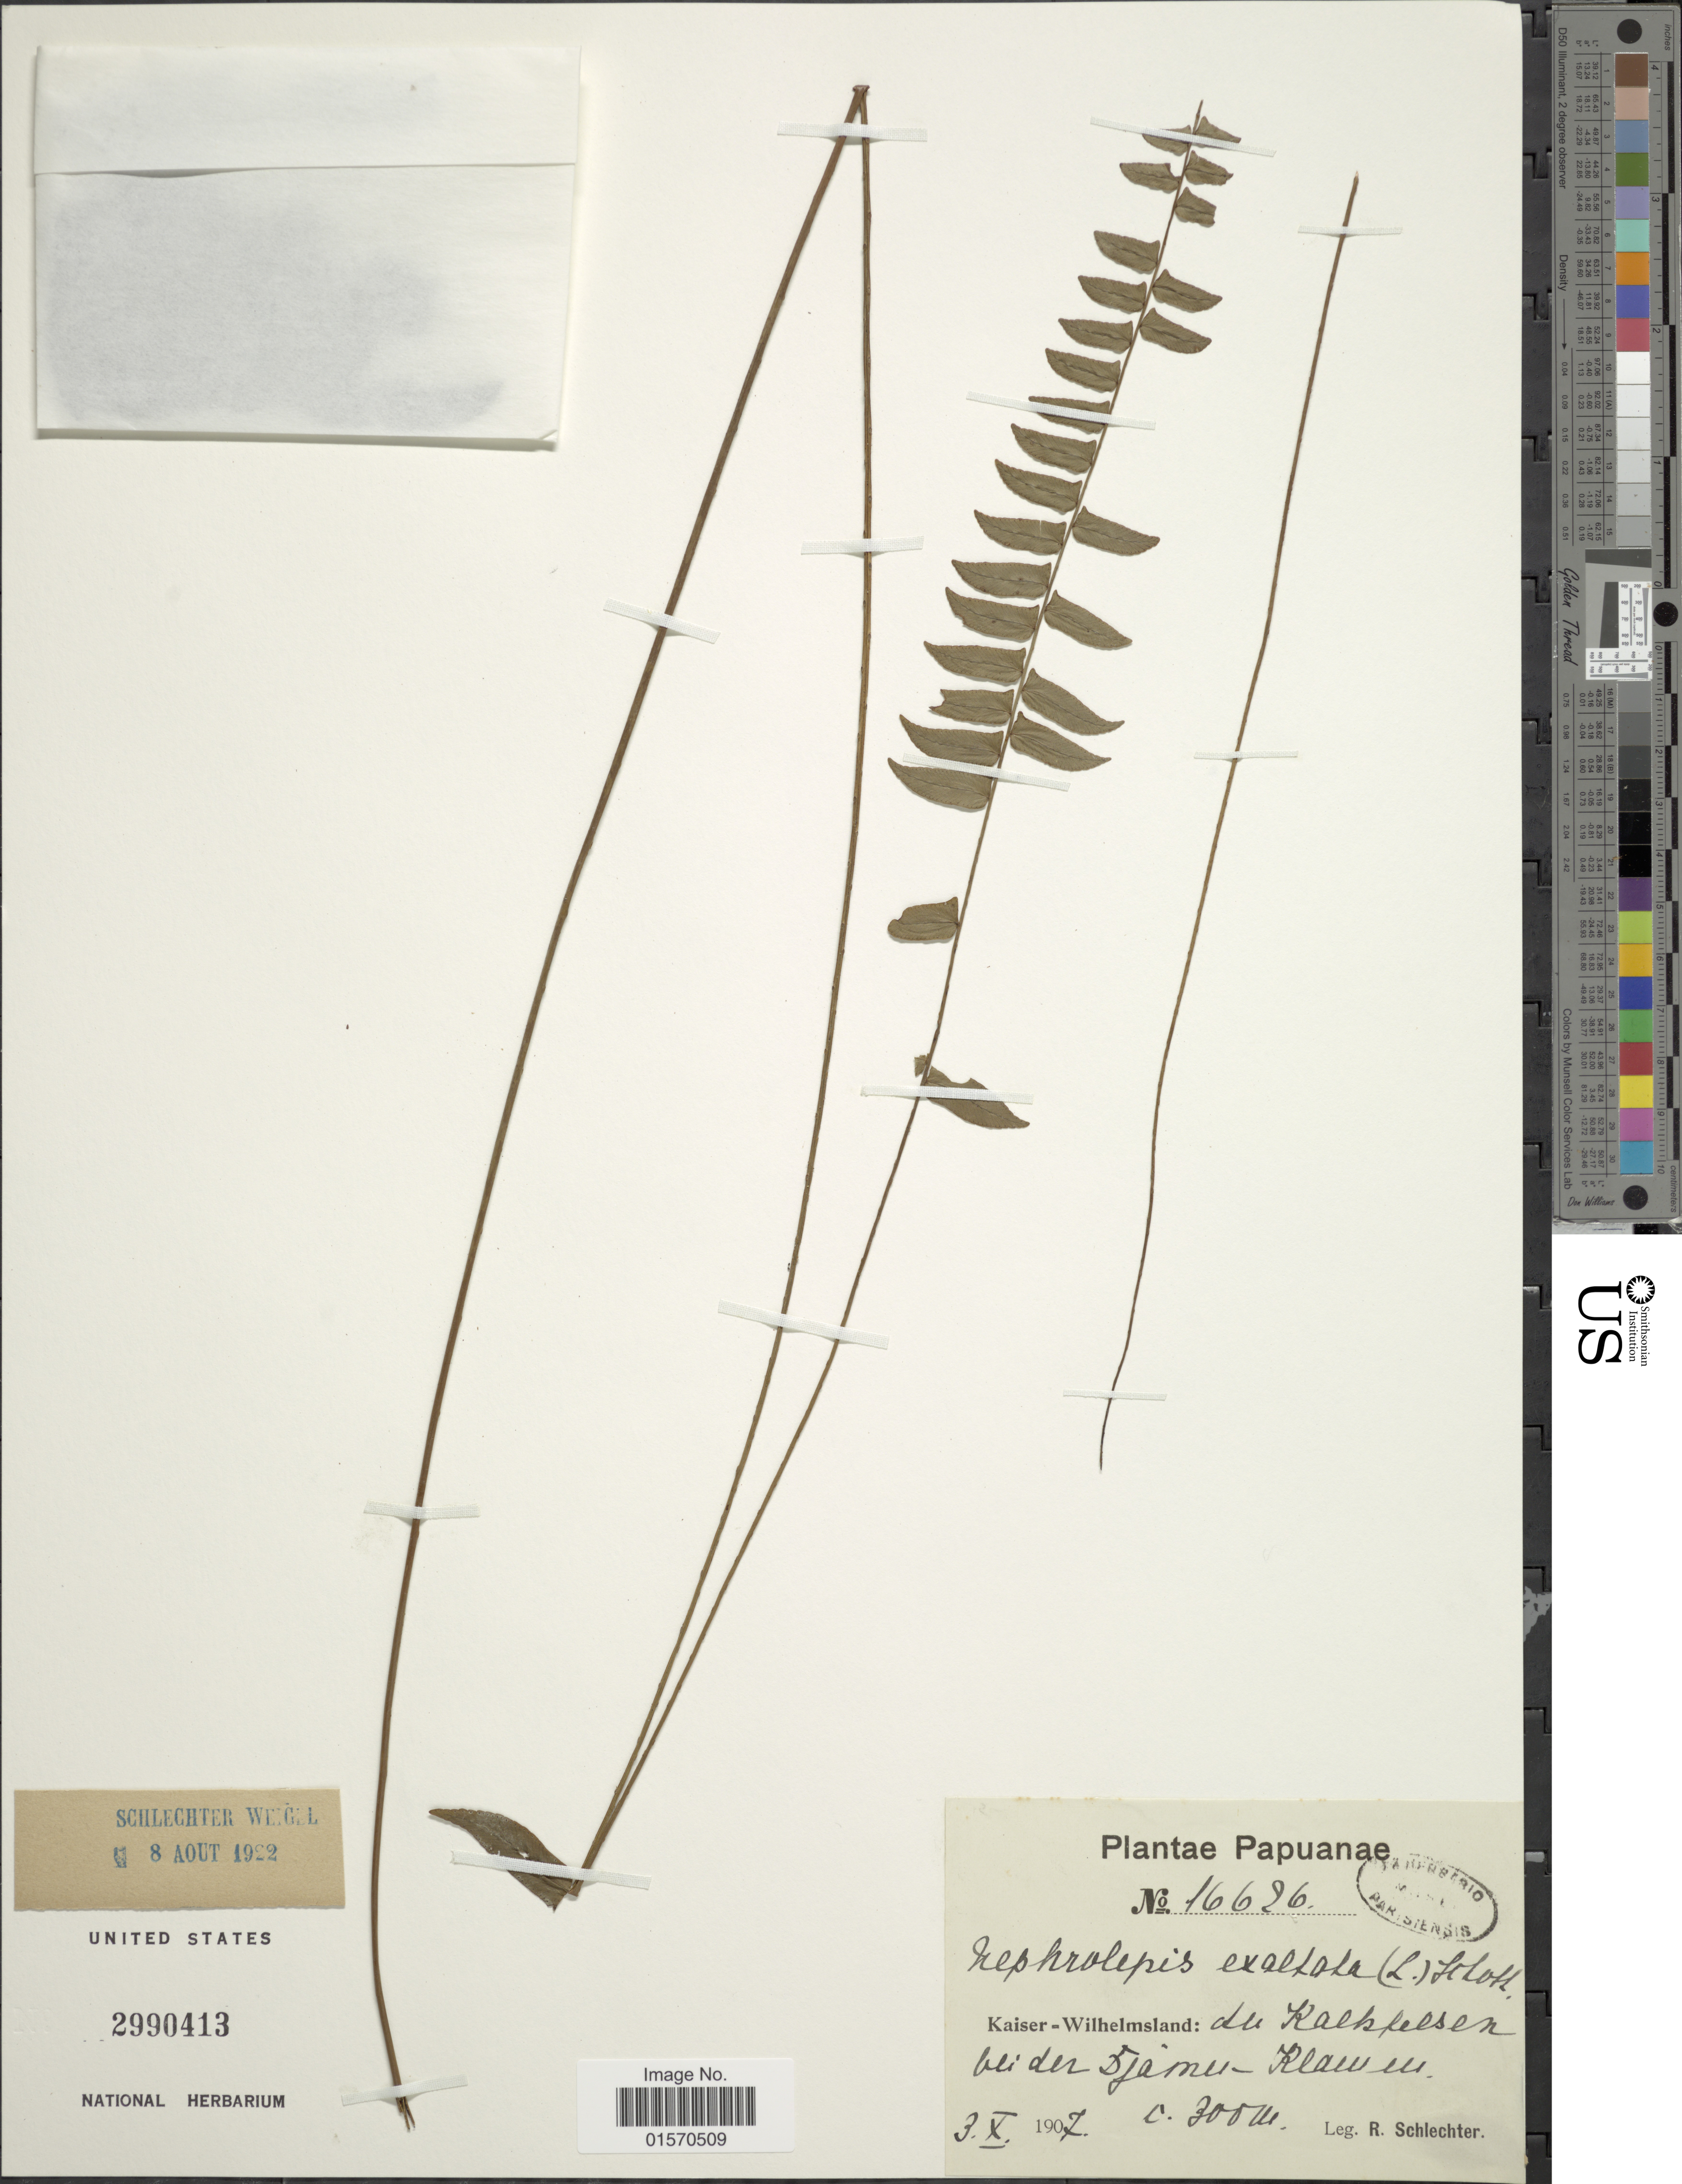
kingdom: Plantae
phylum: Tracheophyta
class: Polypodiopsida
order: Polypodiales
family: Nephrolepidaceae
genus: Nephrolepis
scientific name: Nephrolepis exaltata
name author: (L.) Schott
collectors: F. R. R. Schlechter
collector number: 16626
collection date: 1907-10-03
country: Papua New Guinea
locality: Papuanae. Kaiser-Wilhemsland: Au Kalkfelsen bei der Djamu-Klamm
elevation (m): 300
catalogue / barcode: US 2990413